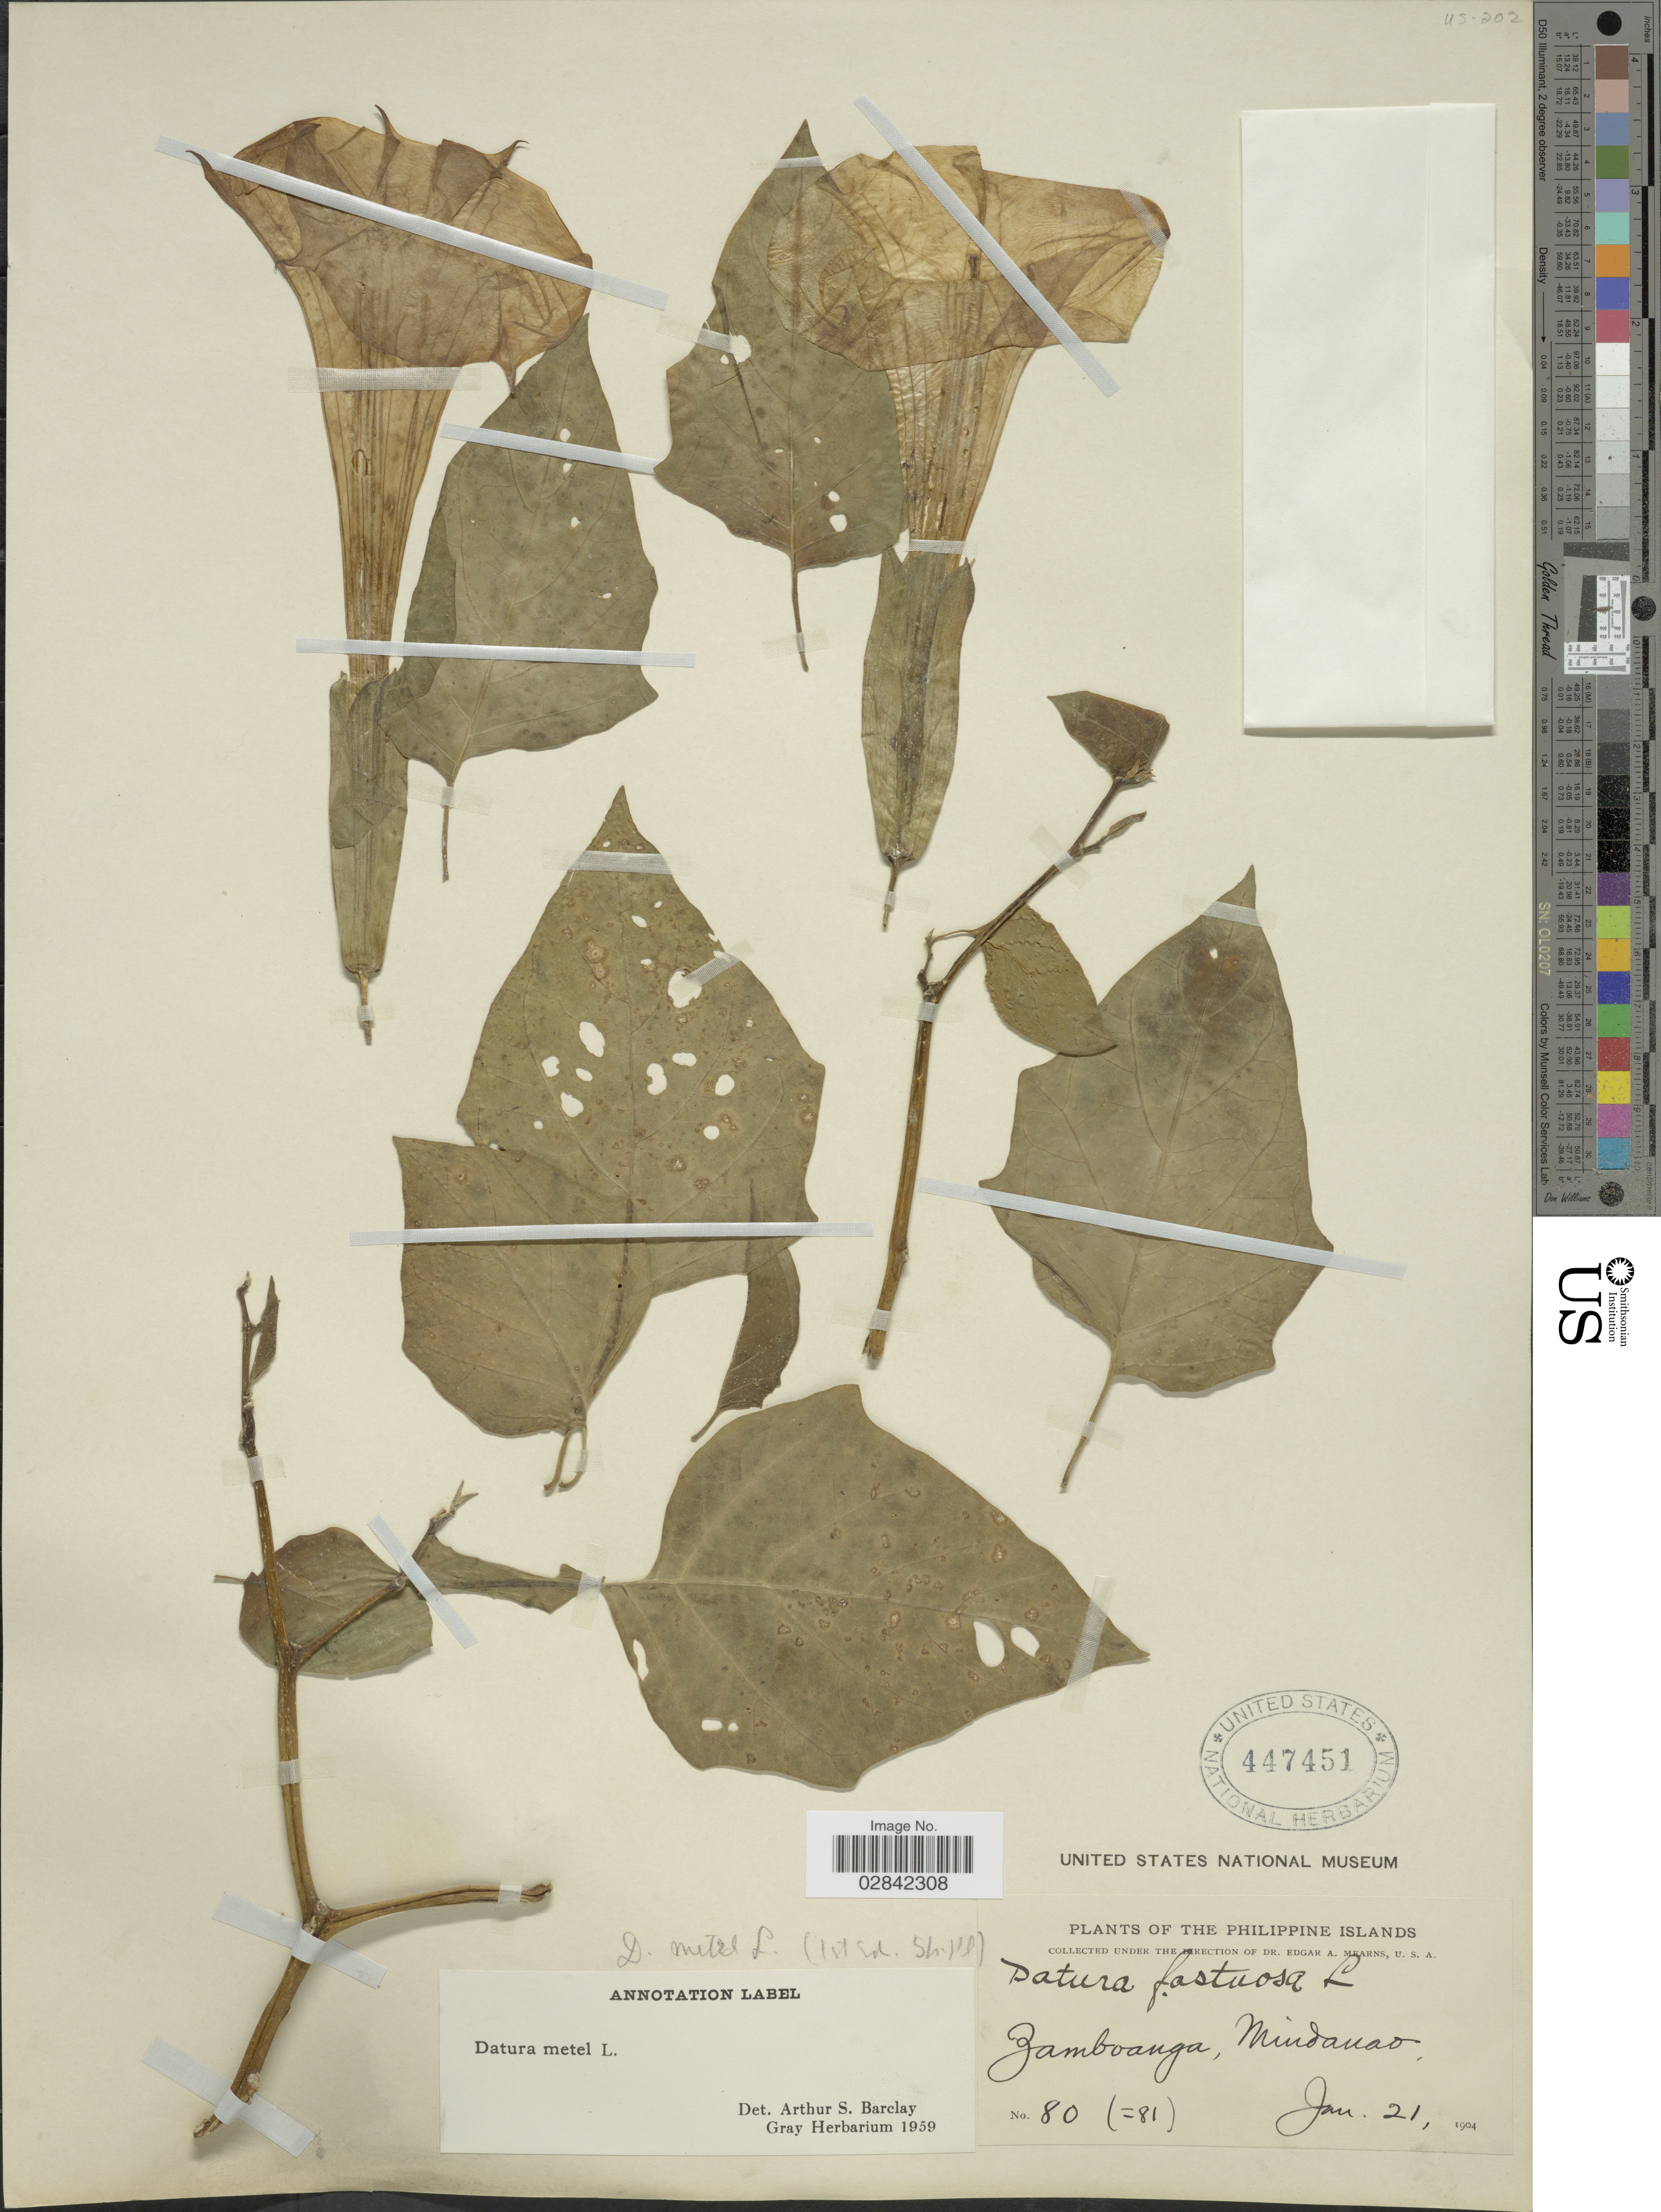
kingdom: Plantae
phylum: Tracheophyta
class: Magnoliopsida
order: Solanales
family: Solanaceae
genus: Datura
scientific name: Datura metel 'Flore Pleno'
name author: L.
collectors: E. A. Mearns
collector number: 80 (=81)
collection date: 1904-01-21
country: Philippines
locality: Zamboanga, Mindanao.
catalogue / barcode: US 447451